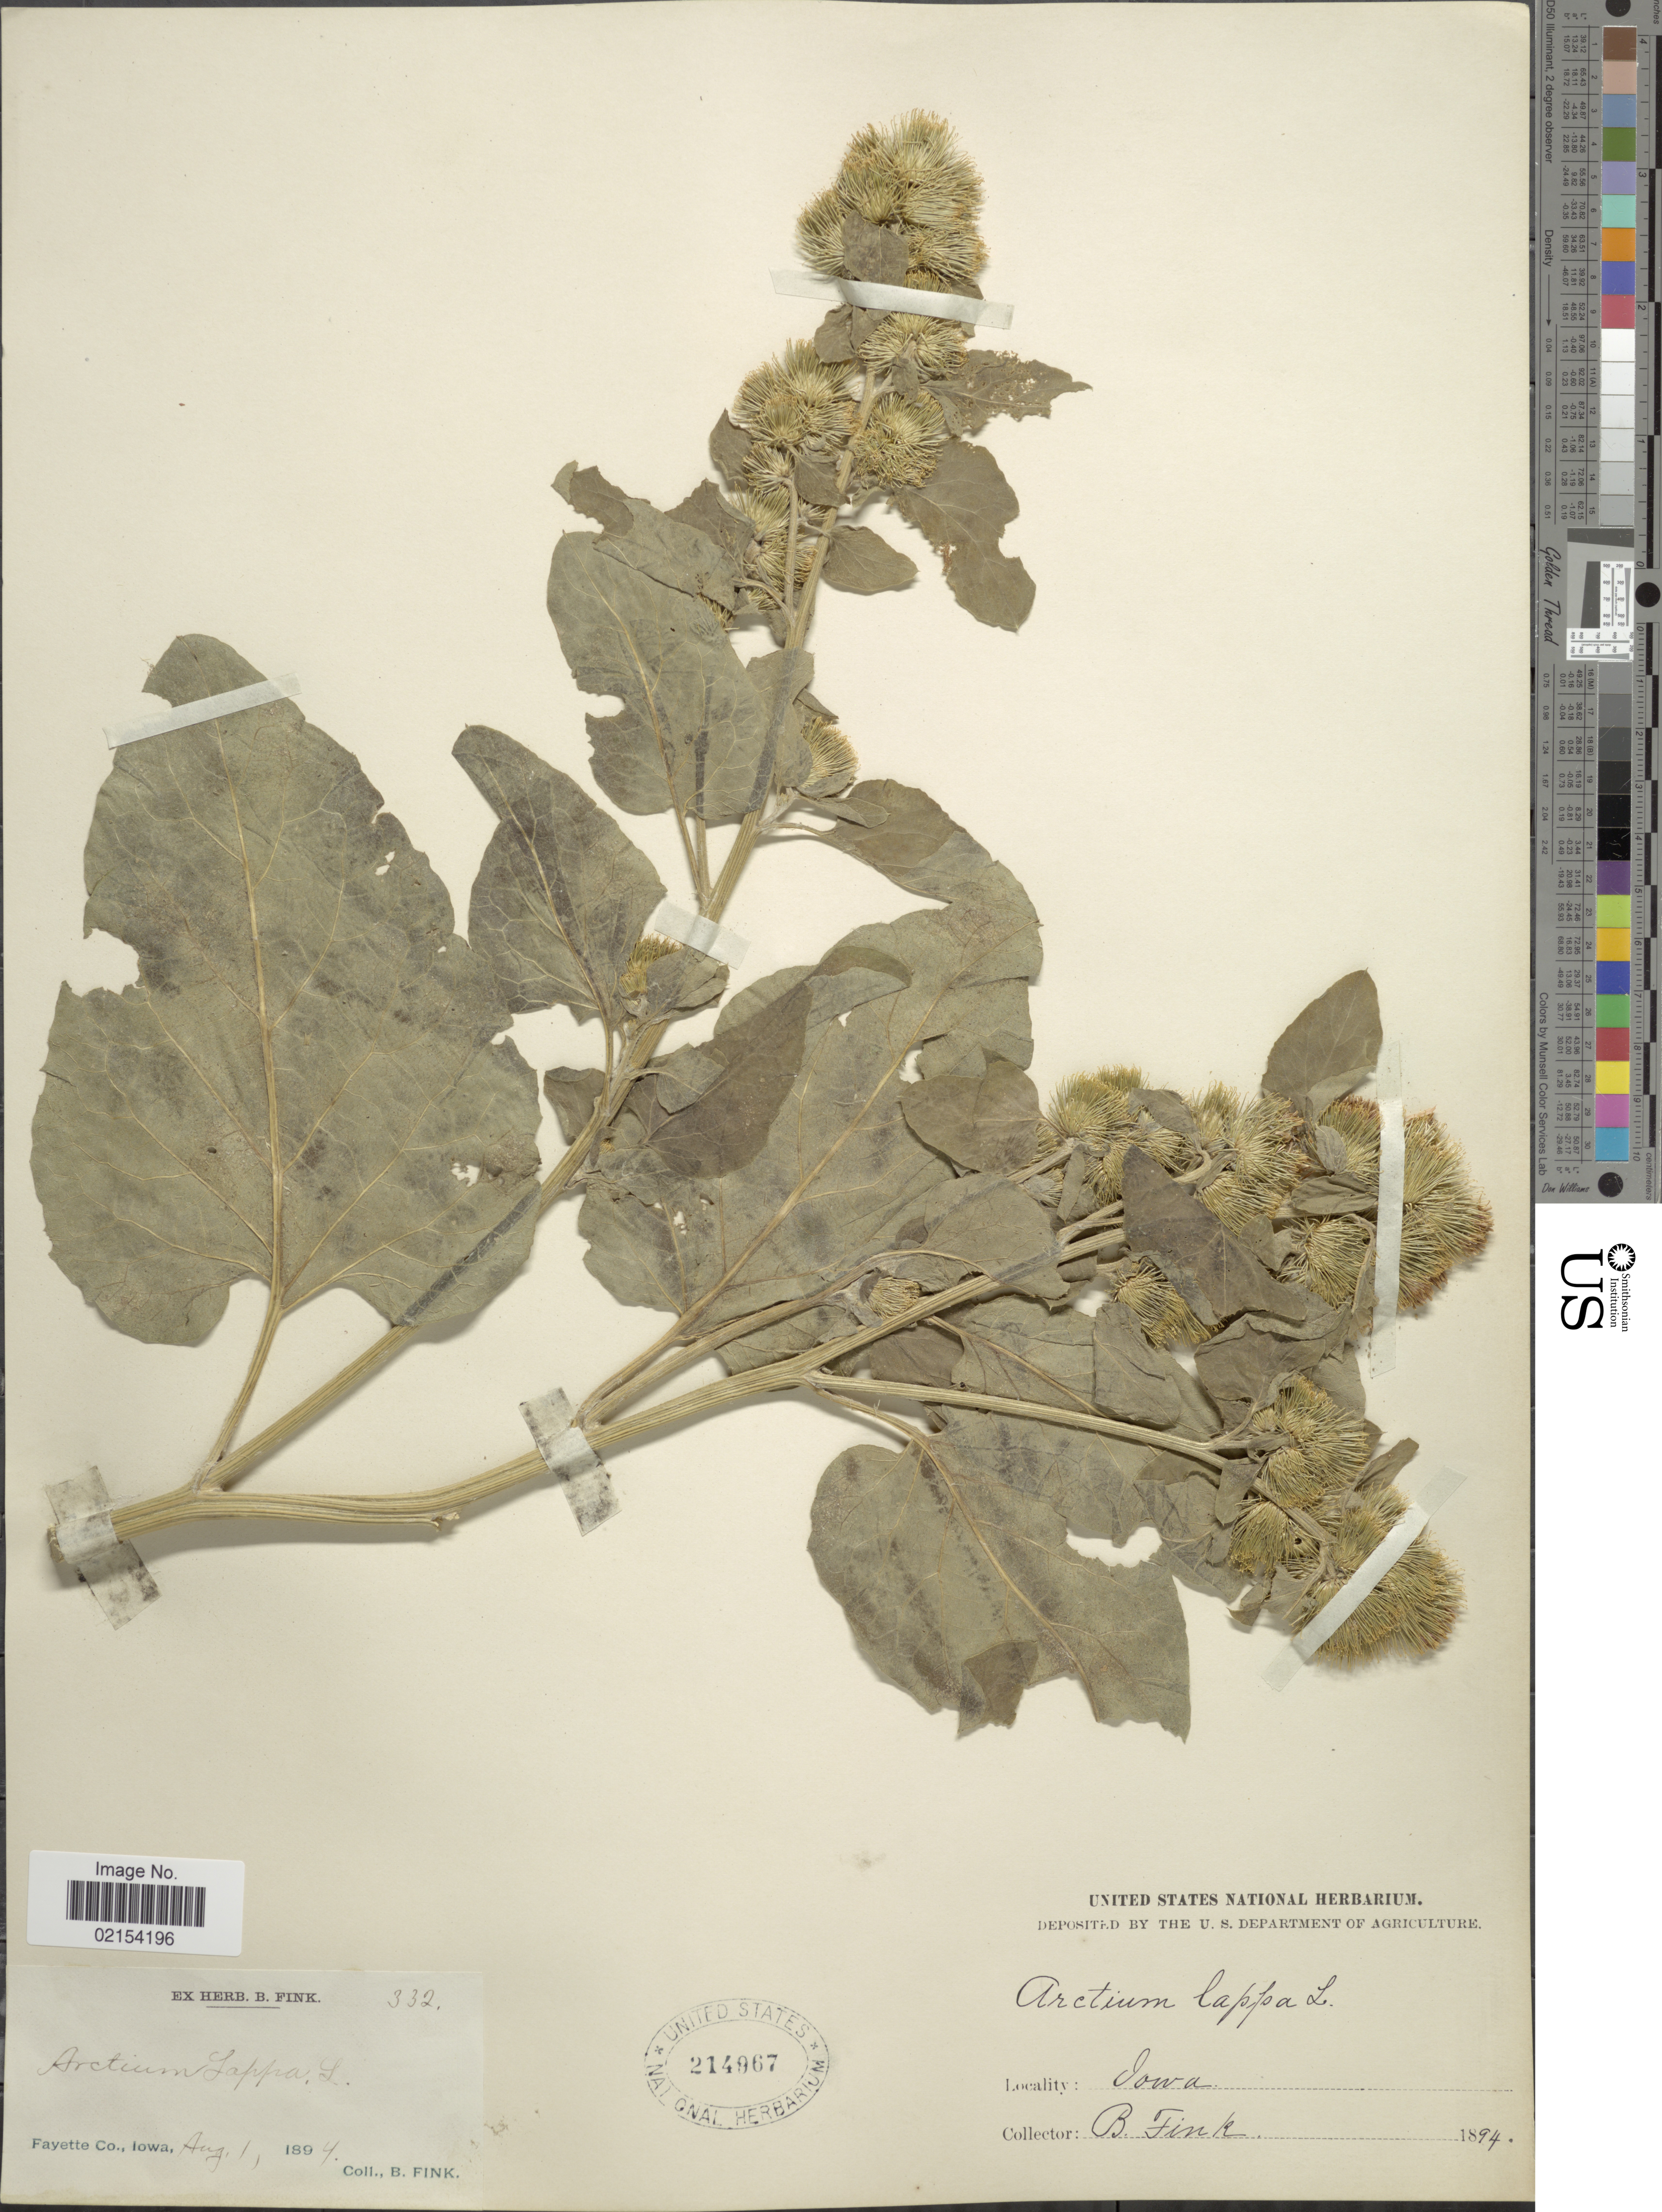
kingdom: Plantae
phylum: Tracheophyta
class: Magnoliopsida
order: Asterales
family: Asteraceae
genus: Arctium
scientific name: Arctium minus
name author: (Hill) Bernh.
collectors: B. Fink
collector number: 332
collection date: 1894-08-01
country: United States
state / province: Iowa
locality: Fayette Co.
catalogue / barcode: US 214967